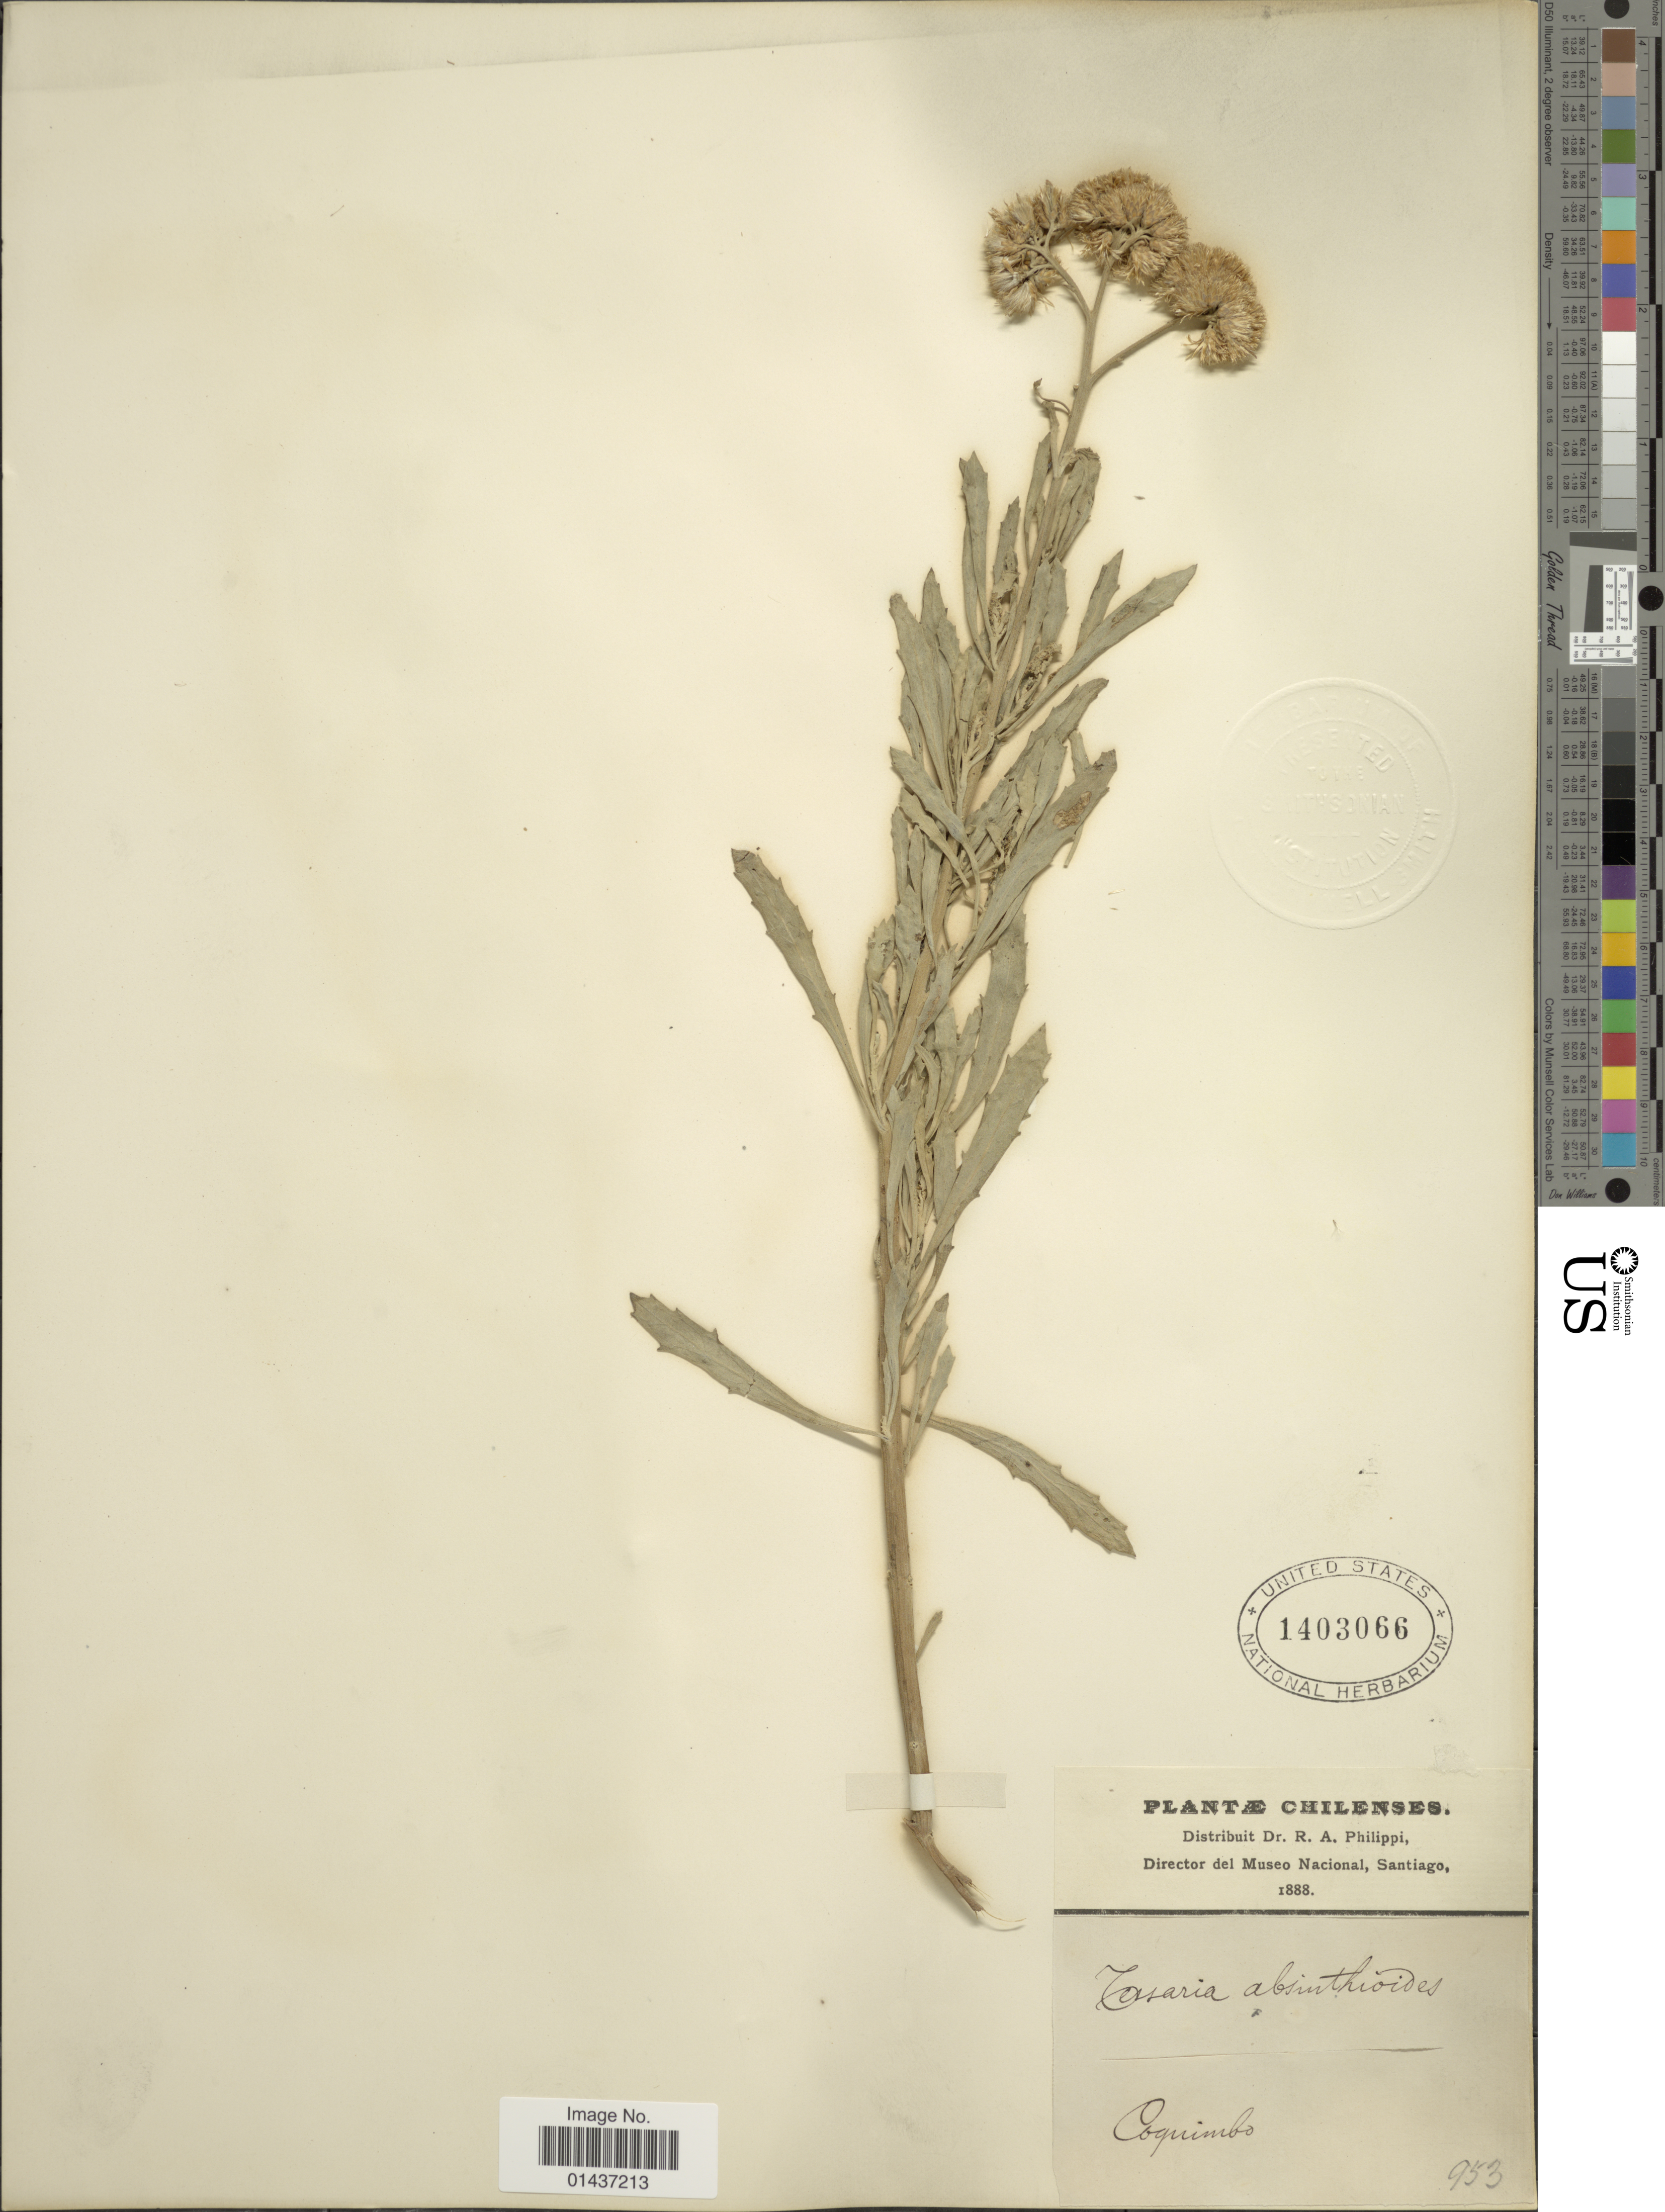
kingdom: Plantae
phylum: Tracheophyta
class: Magnoliopsida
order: Asterales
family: Asteraceae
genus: Tessaria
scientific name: Tessaria absinthioides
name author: (Hook. & Arn.) DC.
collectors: R. A. Philippi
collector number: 953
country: Chile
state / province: Coquimbo (IV)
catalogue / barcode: US 1403066